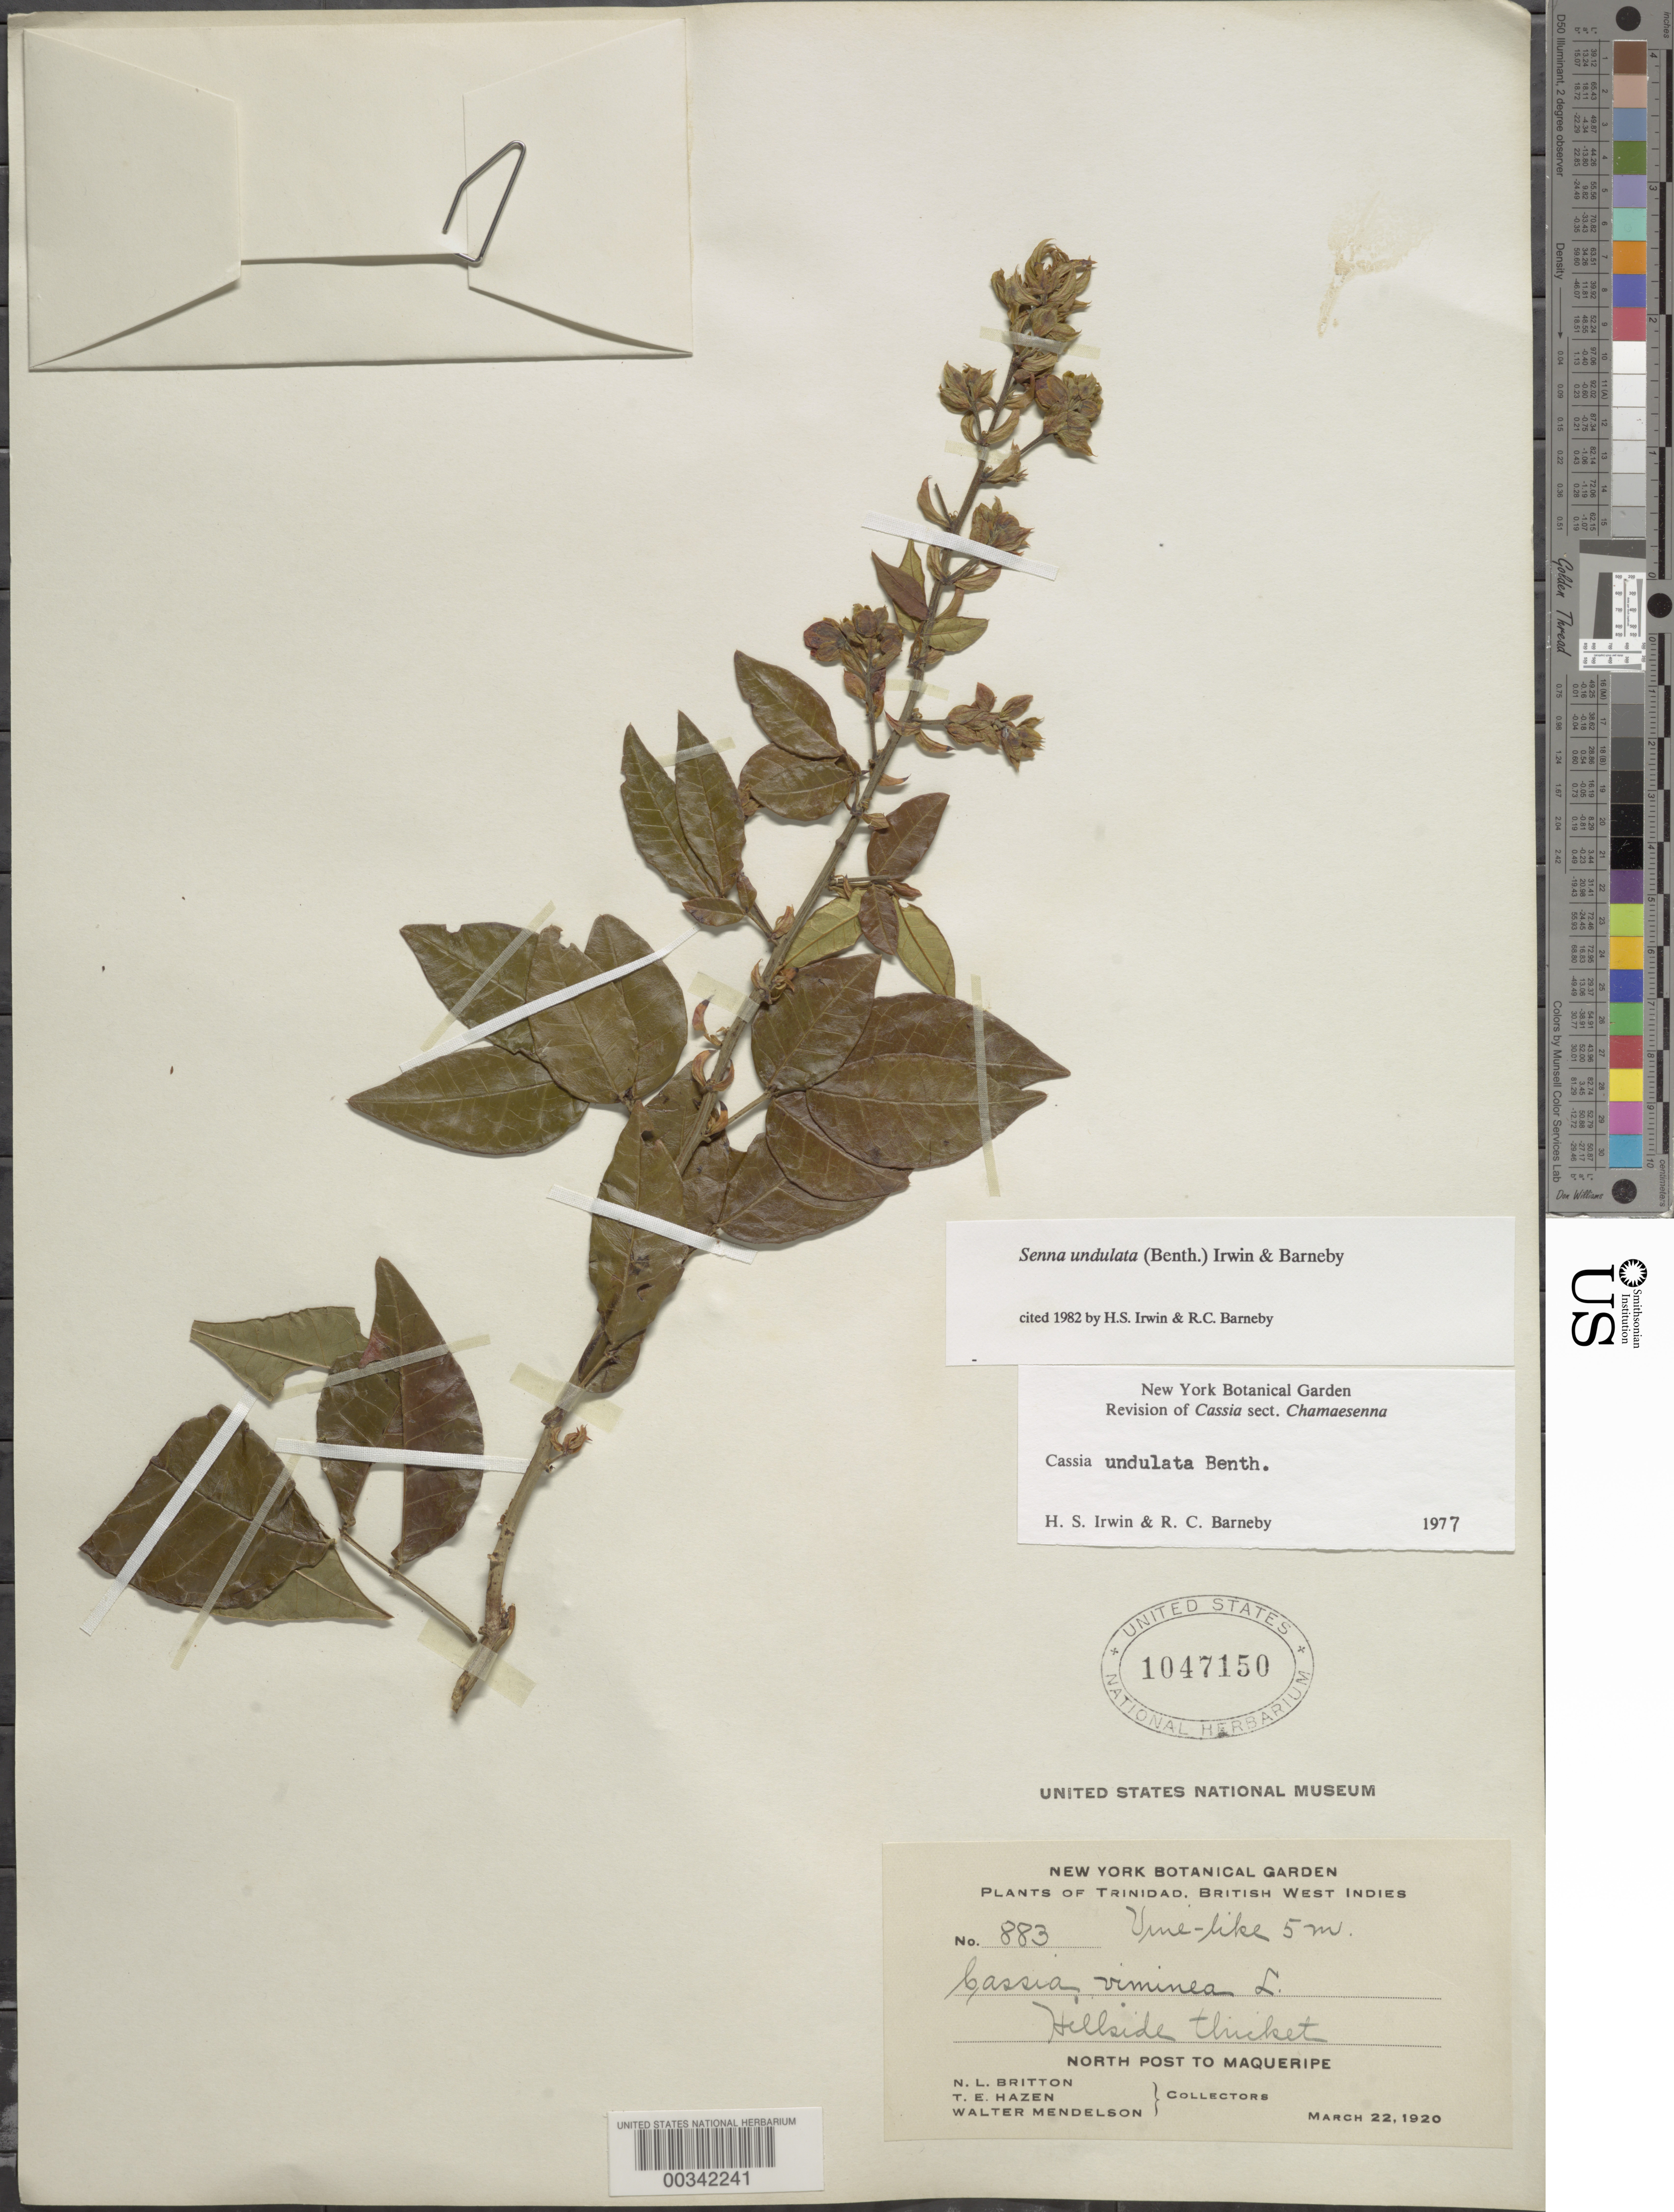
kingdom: Plantae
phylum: Tracheophyta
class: Magnoliopsida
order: Fabales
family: Fabaceae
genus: Senna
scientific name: Senna undulata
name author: (Benth.) H.S. Irwin & Barneby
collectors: N. Britton, T. E. Hazen & W. Mendelson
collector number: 883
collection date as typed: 22 Mar 1920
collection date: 1920-03-22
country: Trinidad and Tobago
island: Trinidad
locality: North post to maqueripe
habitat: Hillside thicket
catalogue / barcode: US 1047150